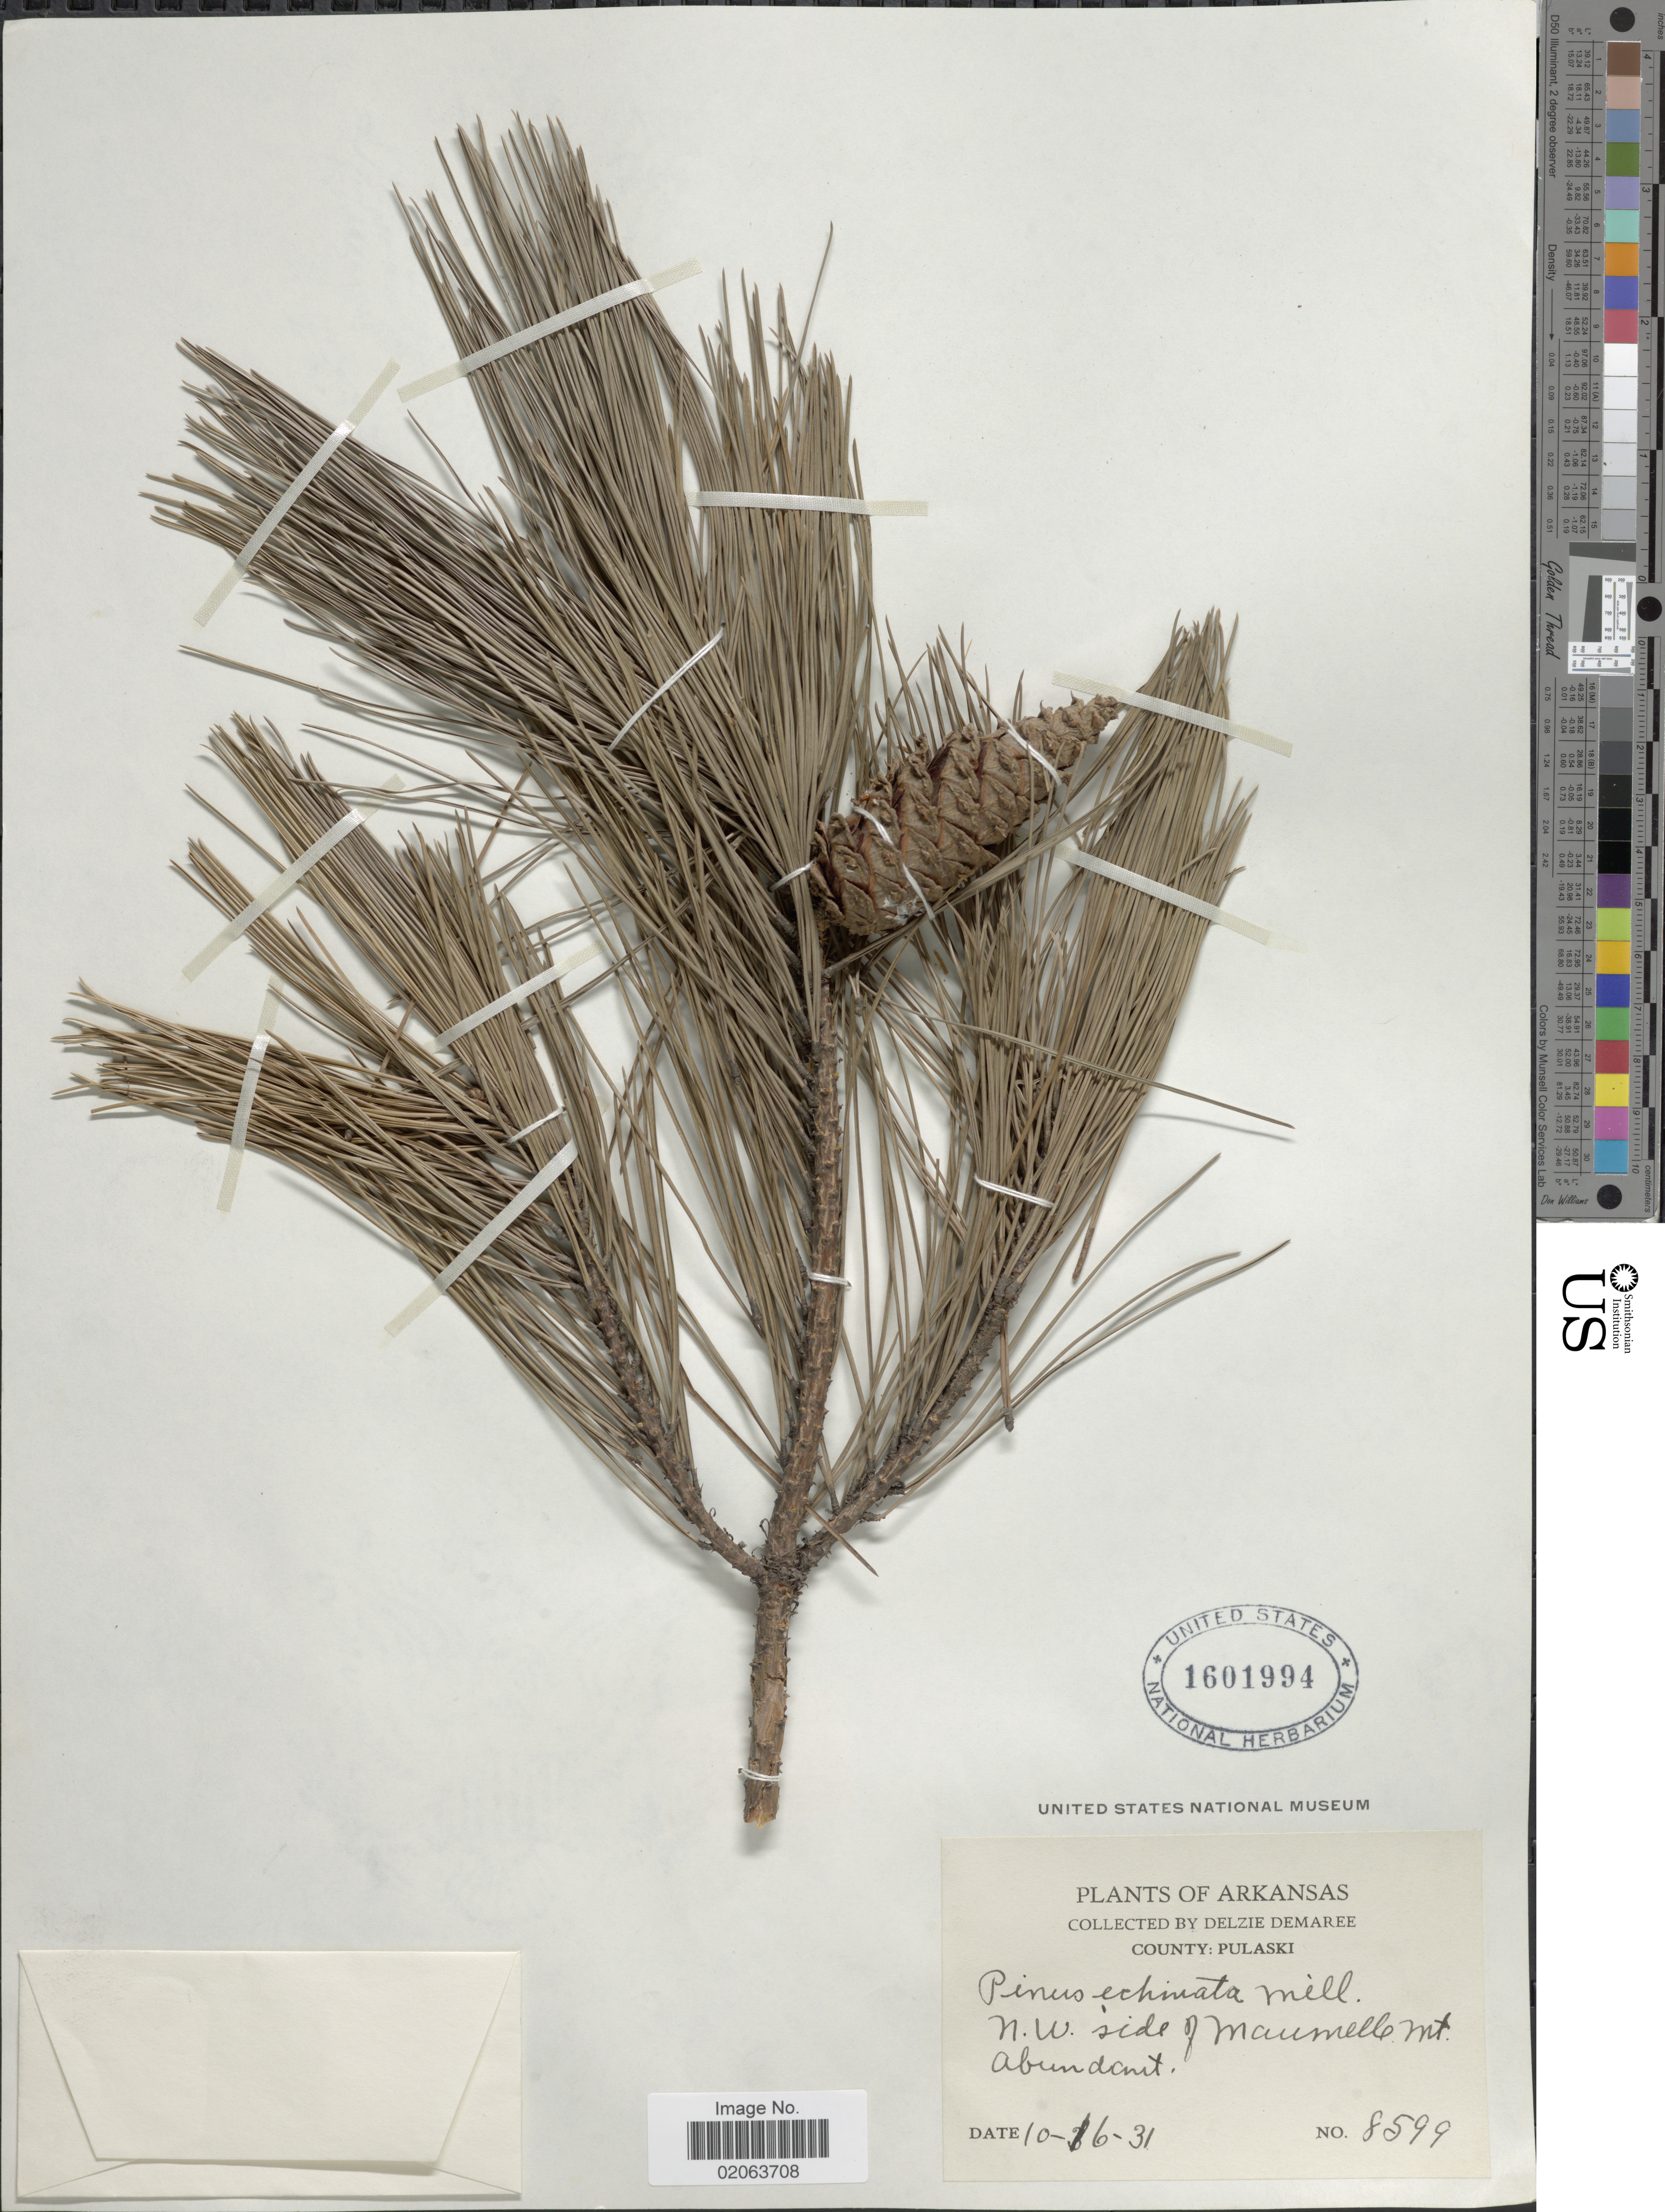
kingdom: Plantae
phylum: Tracheophyta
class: Pinopsida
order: Pinales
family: Pinaceae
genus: Pinus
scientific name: Pinus echinata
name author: Mill.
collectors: D. Demaree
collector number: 8599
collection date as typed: Transcribed d/m/y: 16/10/31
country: United States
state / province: Arkansas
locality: County: Pulaski. N.W. side of Maumelle Mt.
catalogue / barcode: US 1601994